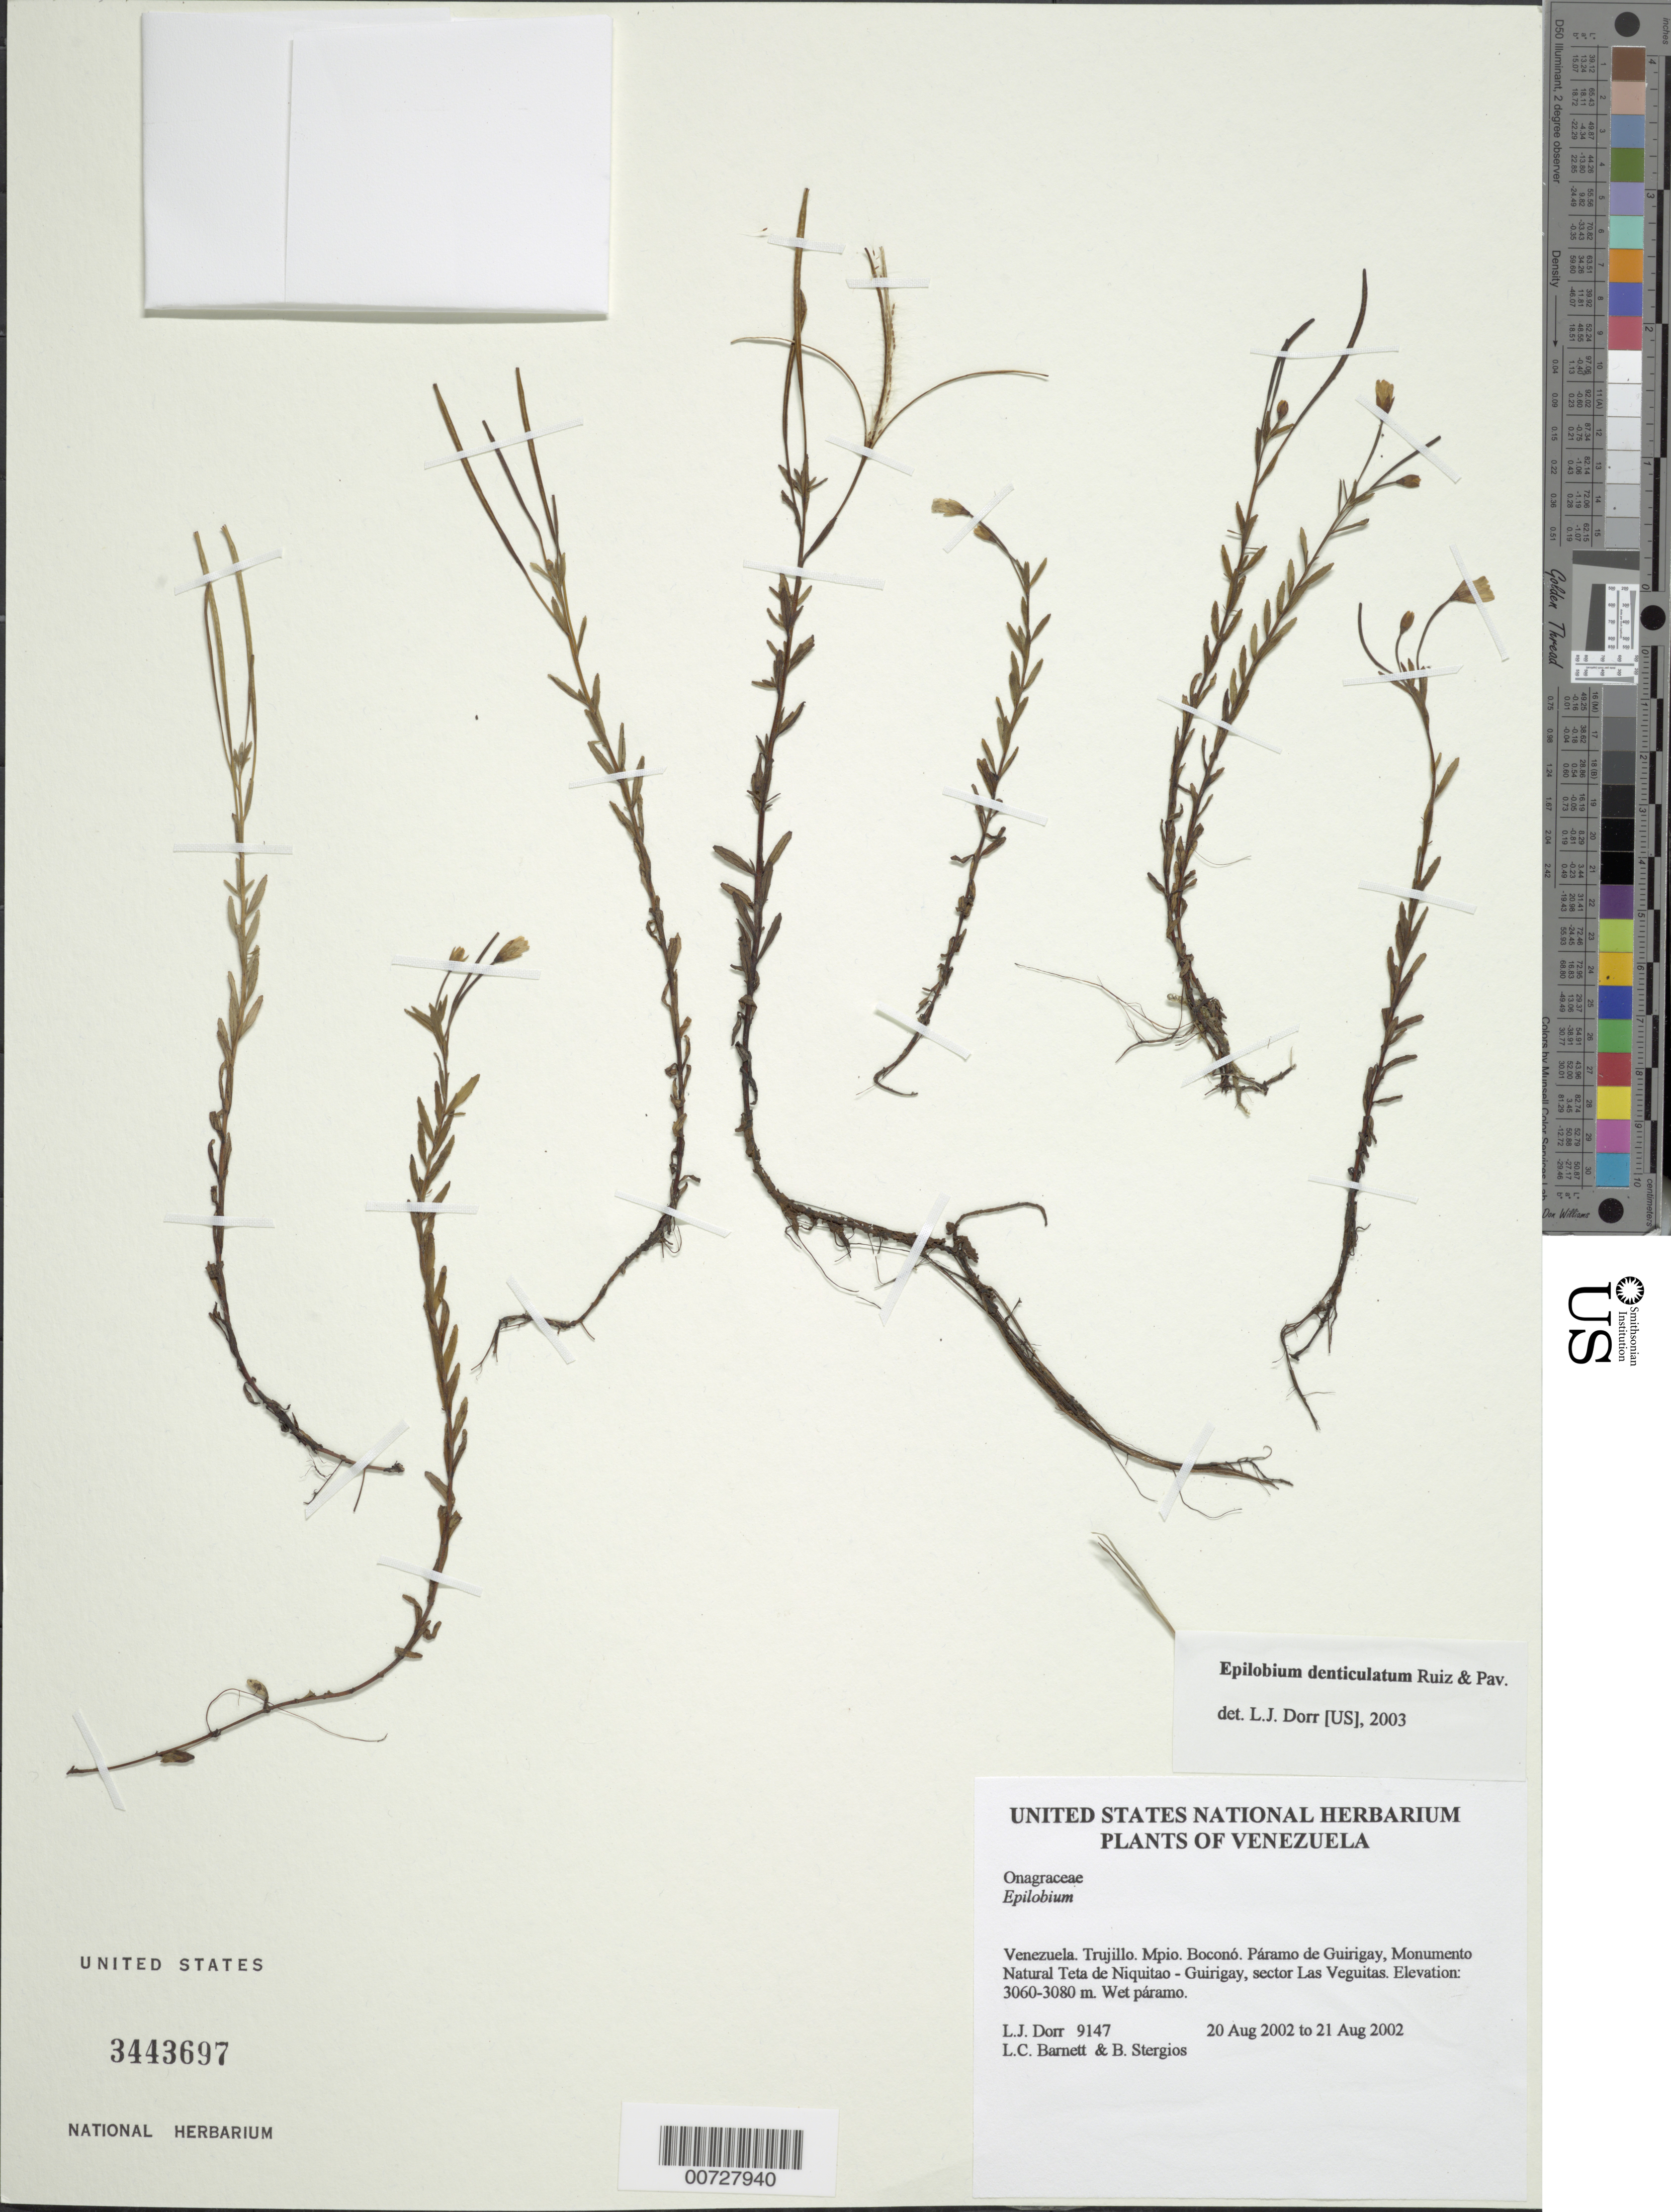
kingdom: Plantae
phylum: Tracheophyta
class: Magnoliopsida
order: Myrtales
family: Onagraceae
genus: Epilobium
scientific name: Epilobium denticulatum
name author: Ruiz & Pav.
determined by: Dorr, L. J., (BOT), Smithsonian Institution - National Museum of Natural History (UNITED STATES)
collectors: L. J. Dorr, L. C. Barnett & B. G. Stergios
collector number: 9147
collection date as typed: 20 Aug 2002 to 21 Aug 2002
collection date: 2002-08-20/2002-08-21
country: Venezuela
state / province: Trujillo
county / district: Boconó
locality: Páramo de Guirigay, Monumento Natural Teta de Niquitao - Guirigay, sector Las Veguitas.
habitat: Wet páramo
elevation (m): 3060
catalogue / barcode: US 3443697